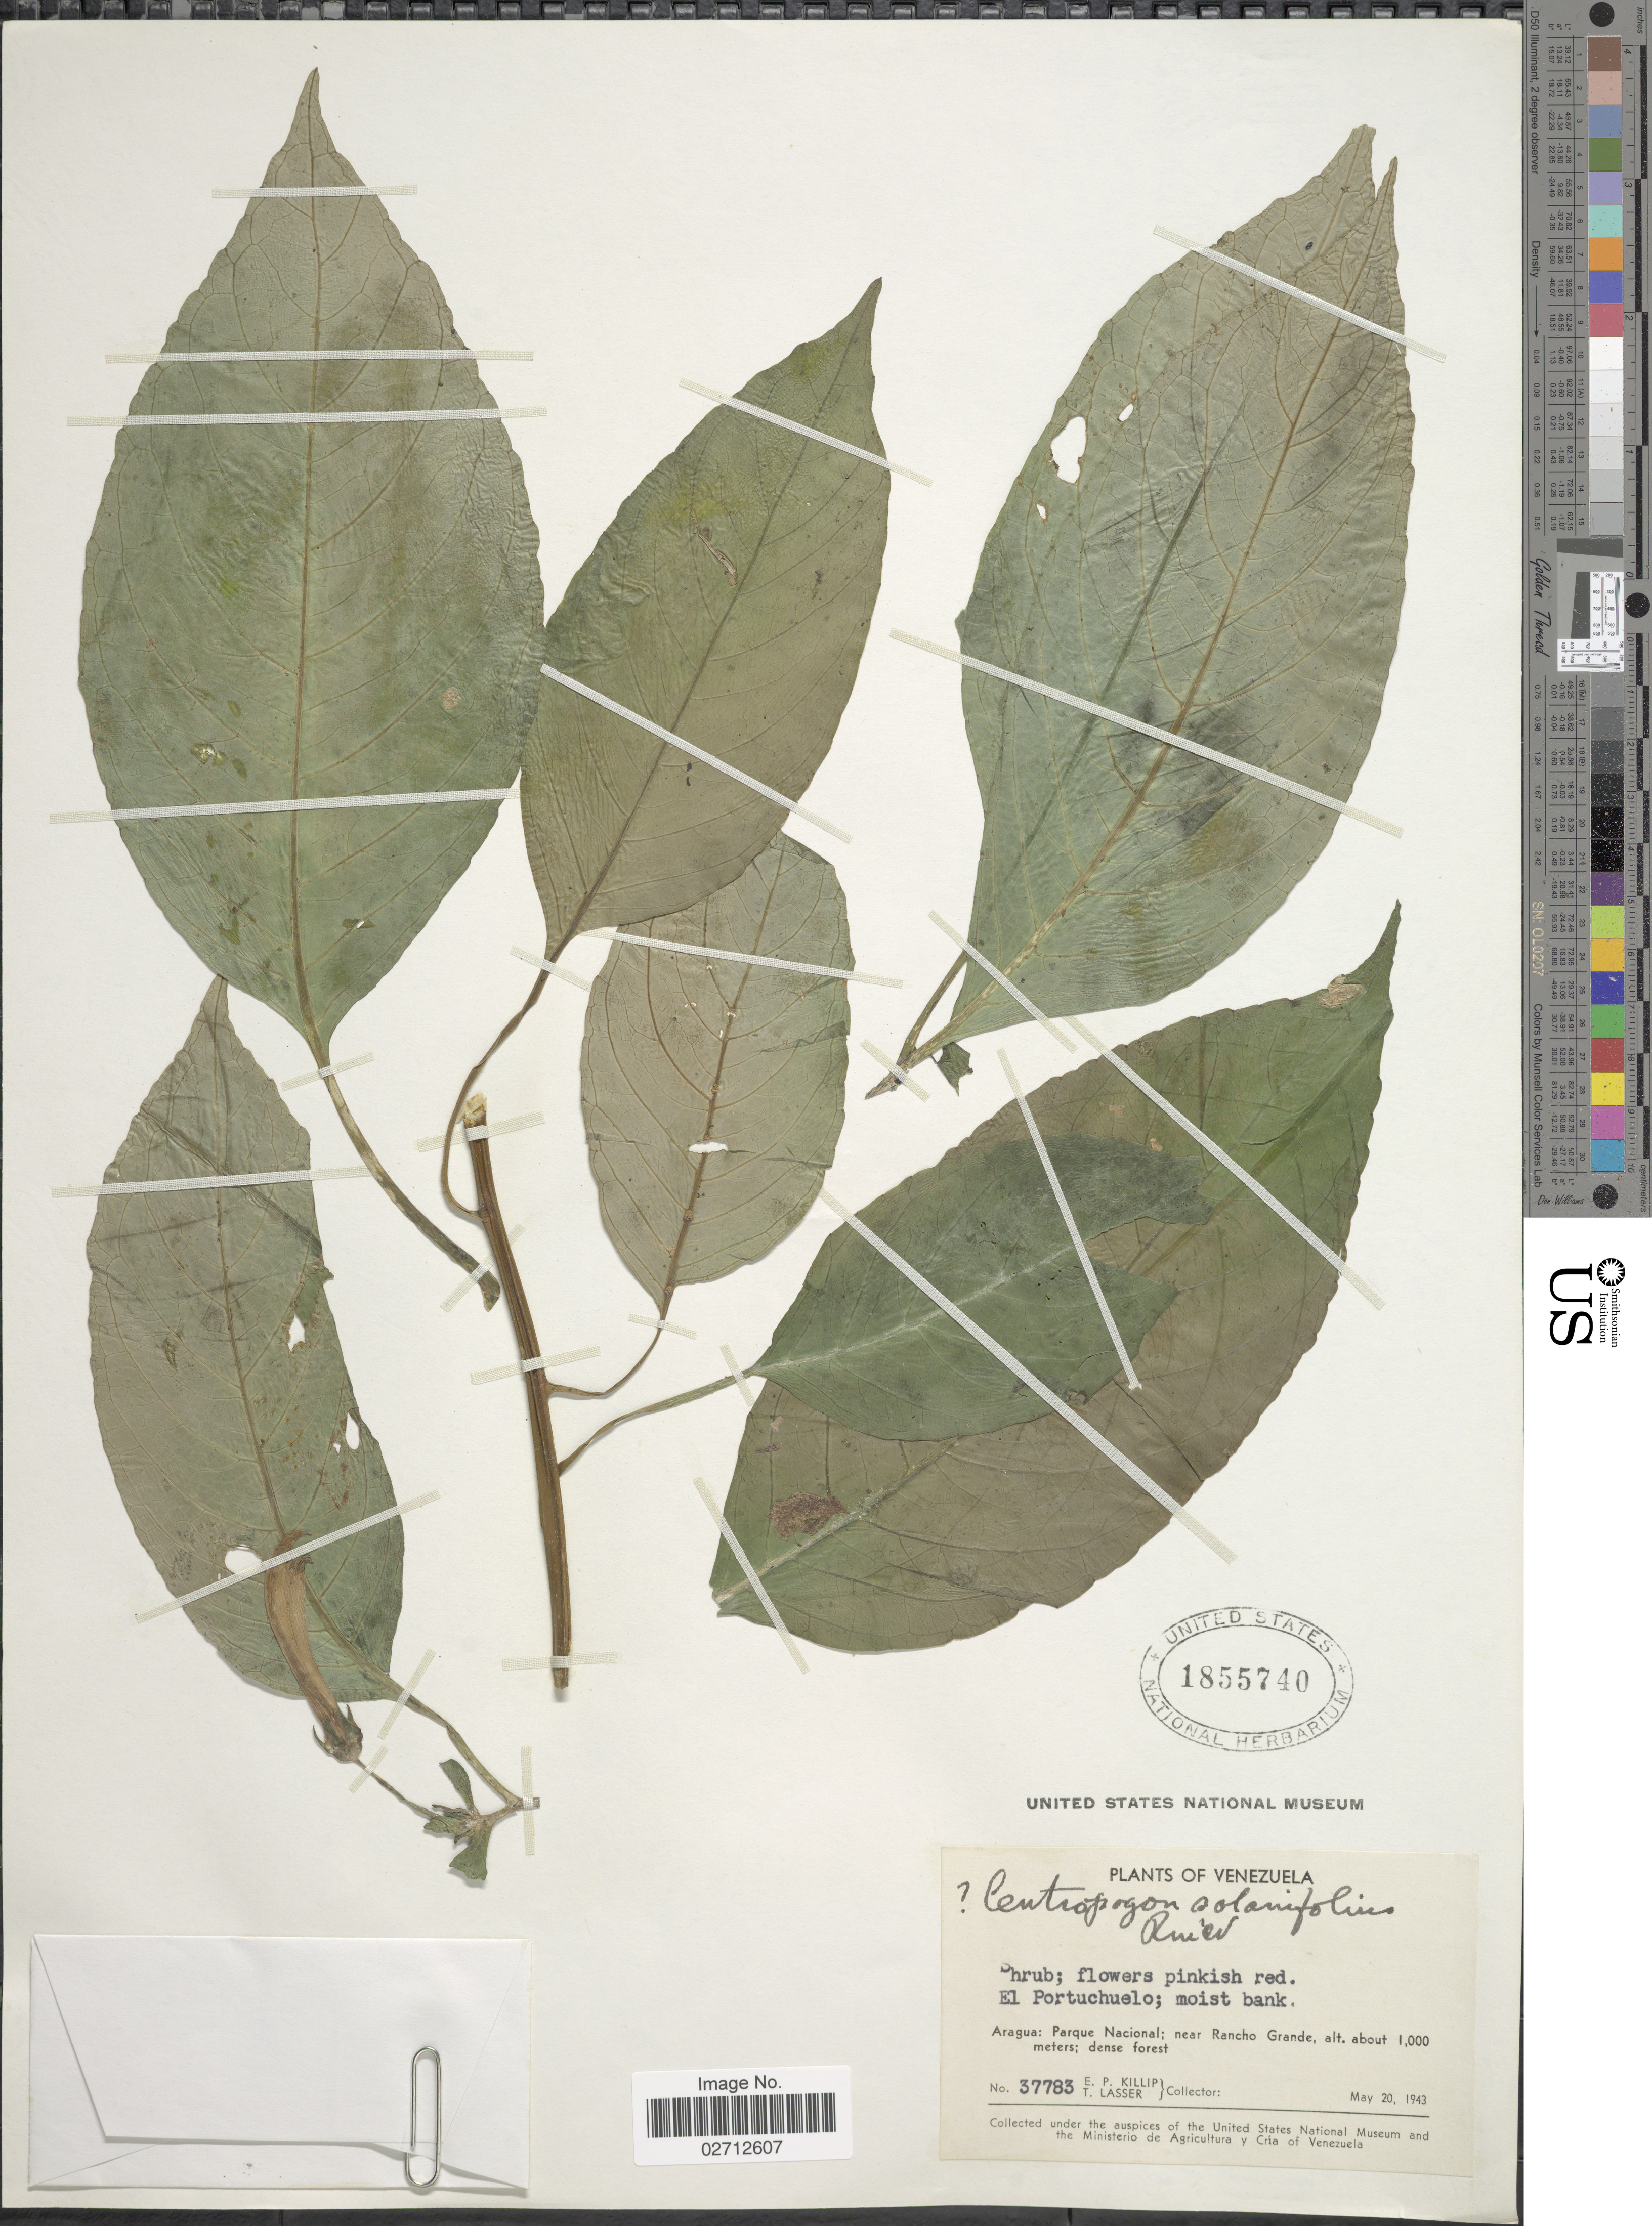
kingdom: Plantae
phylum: Tracheophyta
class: Magnoliopsida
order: Asterales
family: Campanulaceae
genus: Centropogon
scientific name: Centropogon solanifolius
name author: Benth.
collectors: E. P. Killip & T. Lasser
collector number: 37783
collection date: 1943-05-20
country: Venezuela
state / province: Aragua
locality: El Portuchuelo; moist bank, Parque Nacional; near Rancho Grande; dense forest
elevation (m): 1000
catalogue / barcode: US 1855740